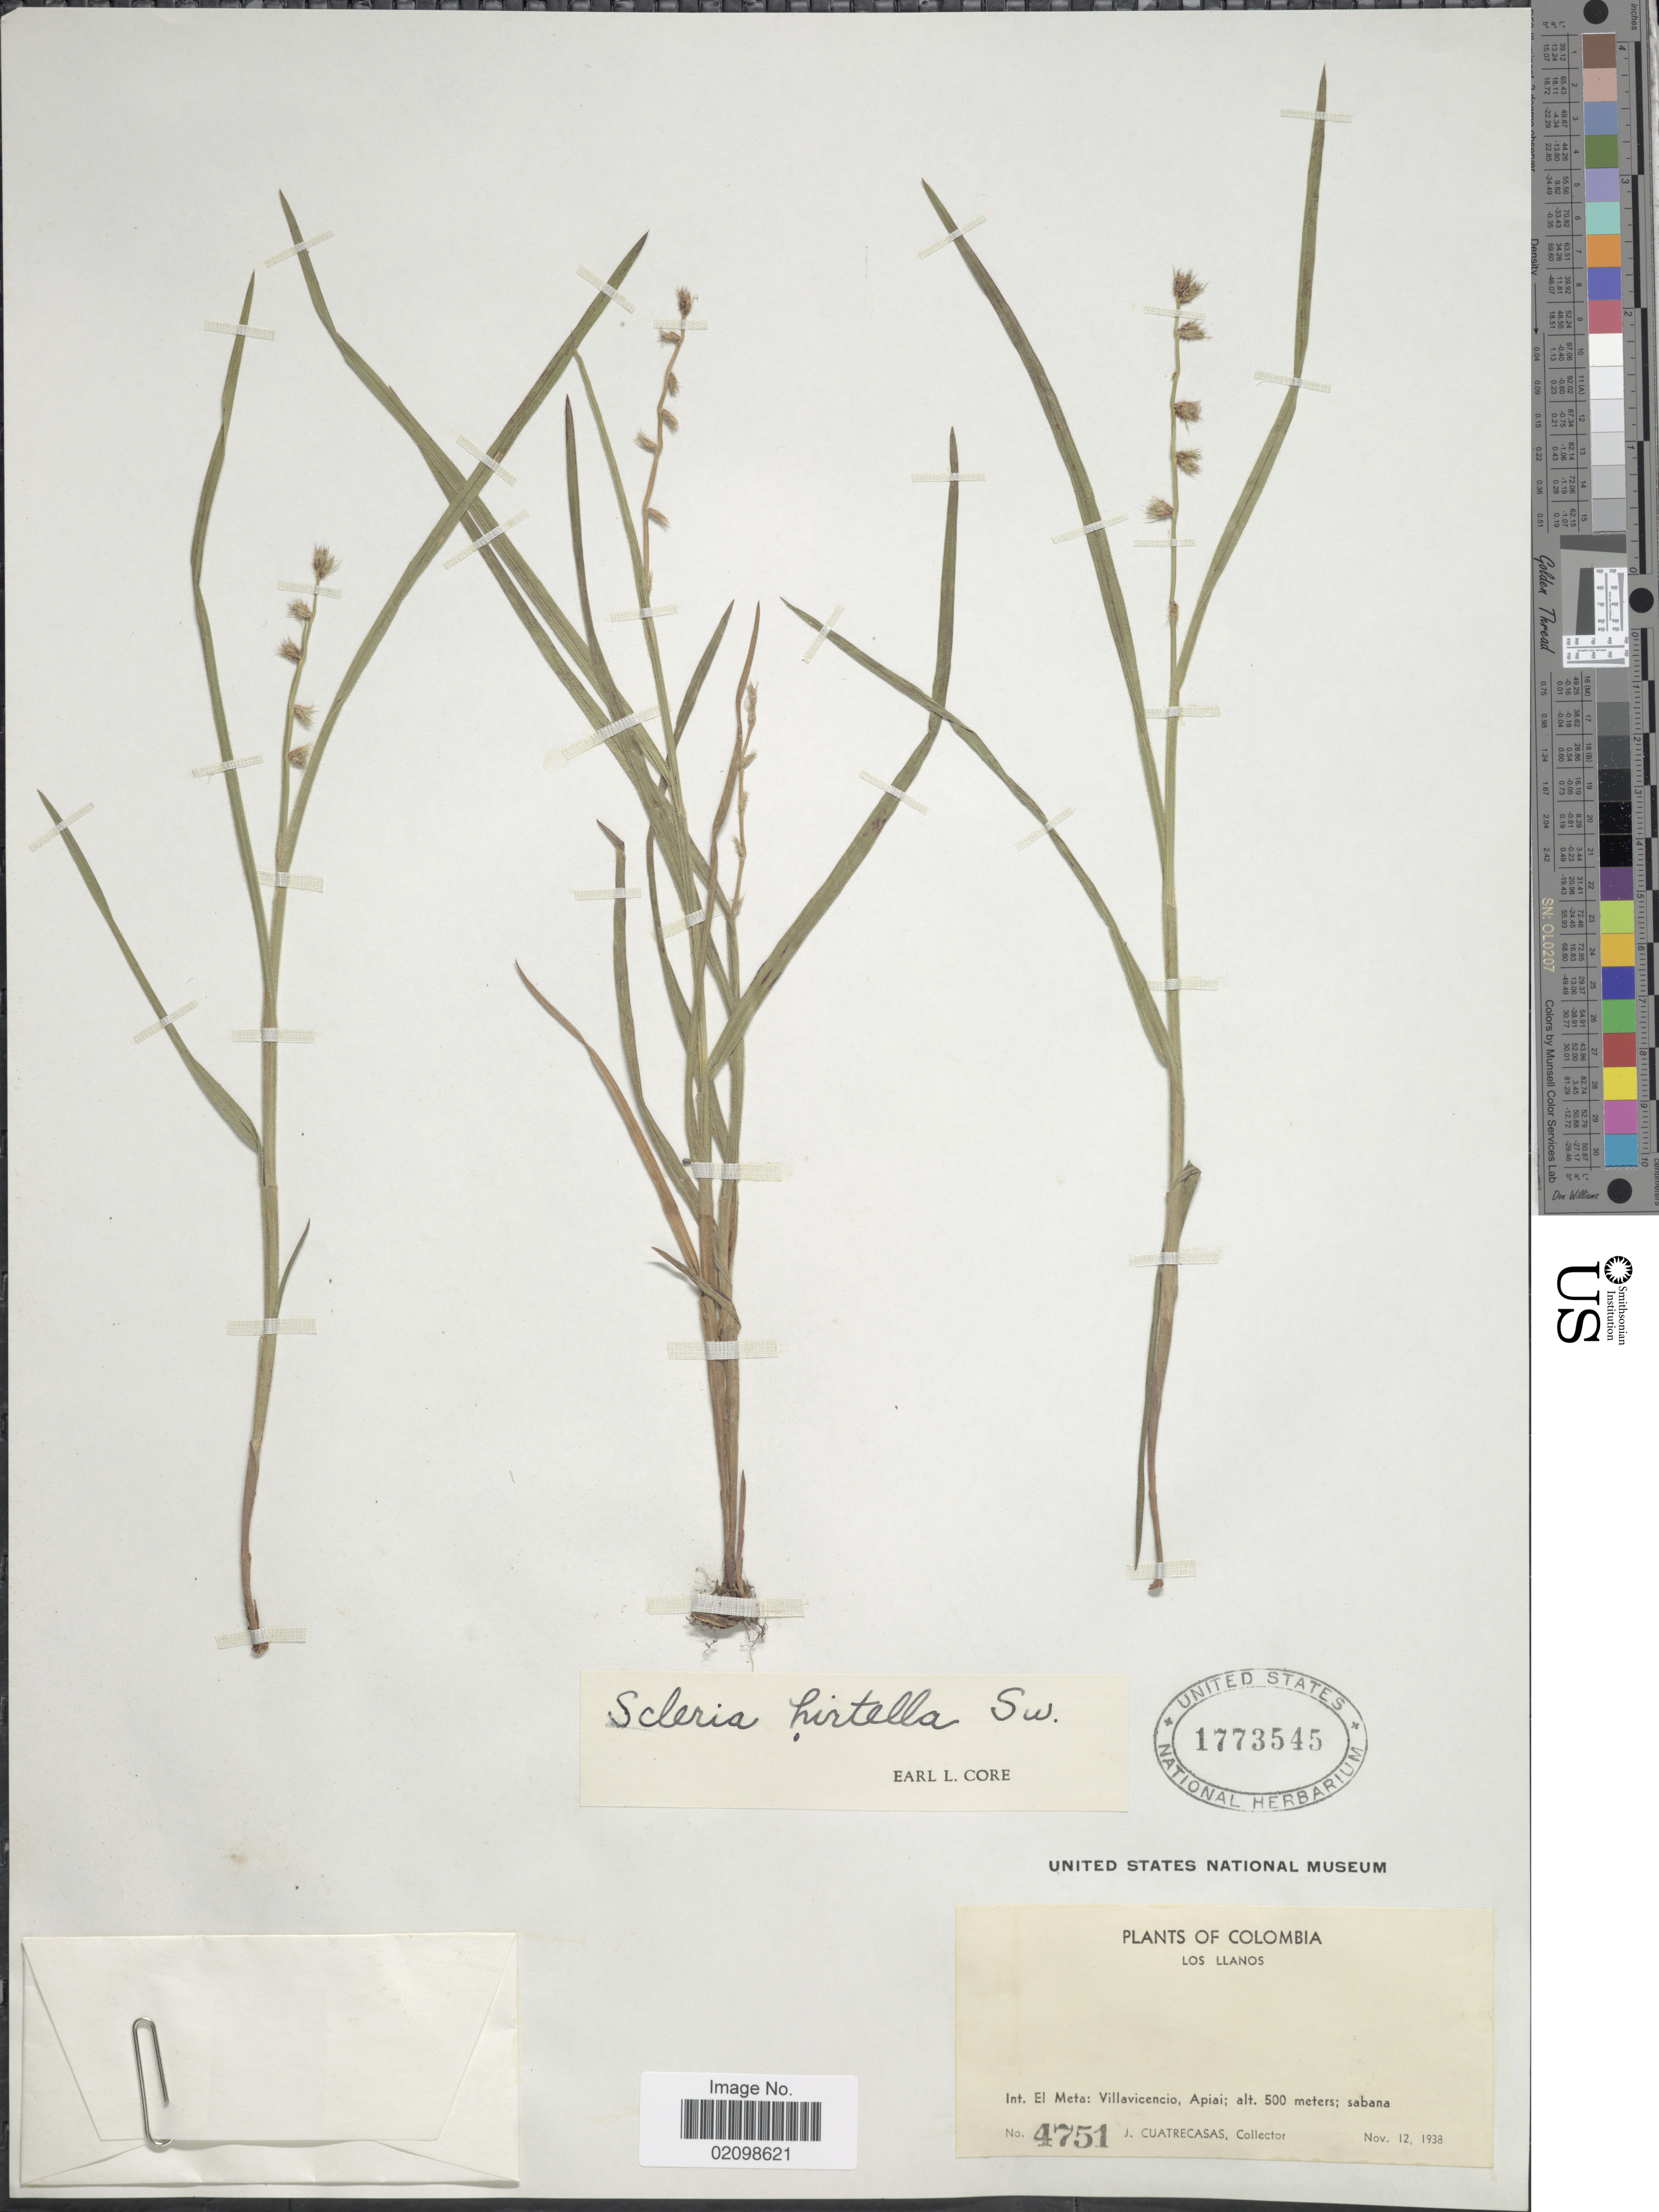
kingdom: Plantae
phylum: Tracheophyta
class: Liliopsida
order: Poales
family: Cyperaceae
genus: Scleria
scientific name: Scleria distans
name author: Poir.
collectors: J. Cuatrecasas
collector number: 4751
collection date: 1938-11-12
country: Colombia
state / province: Meta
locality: Int.El Meta: Villavicencio, Apia. Los Llanos.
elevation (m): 500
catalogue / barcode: US 1773545